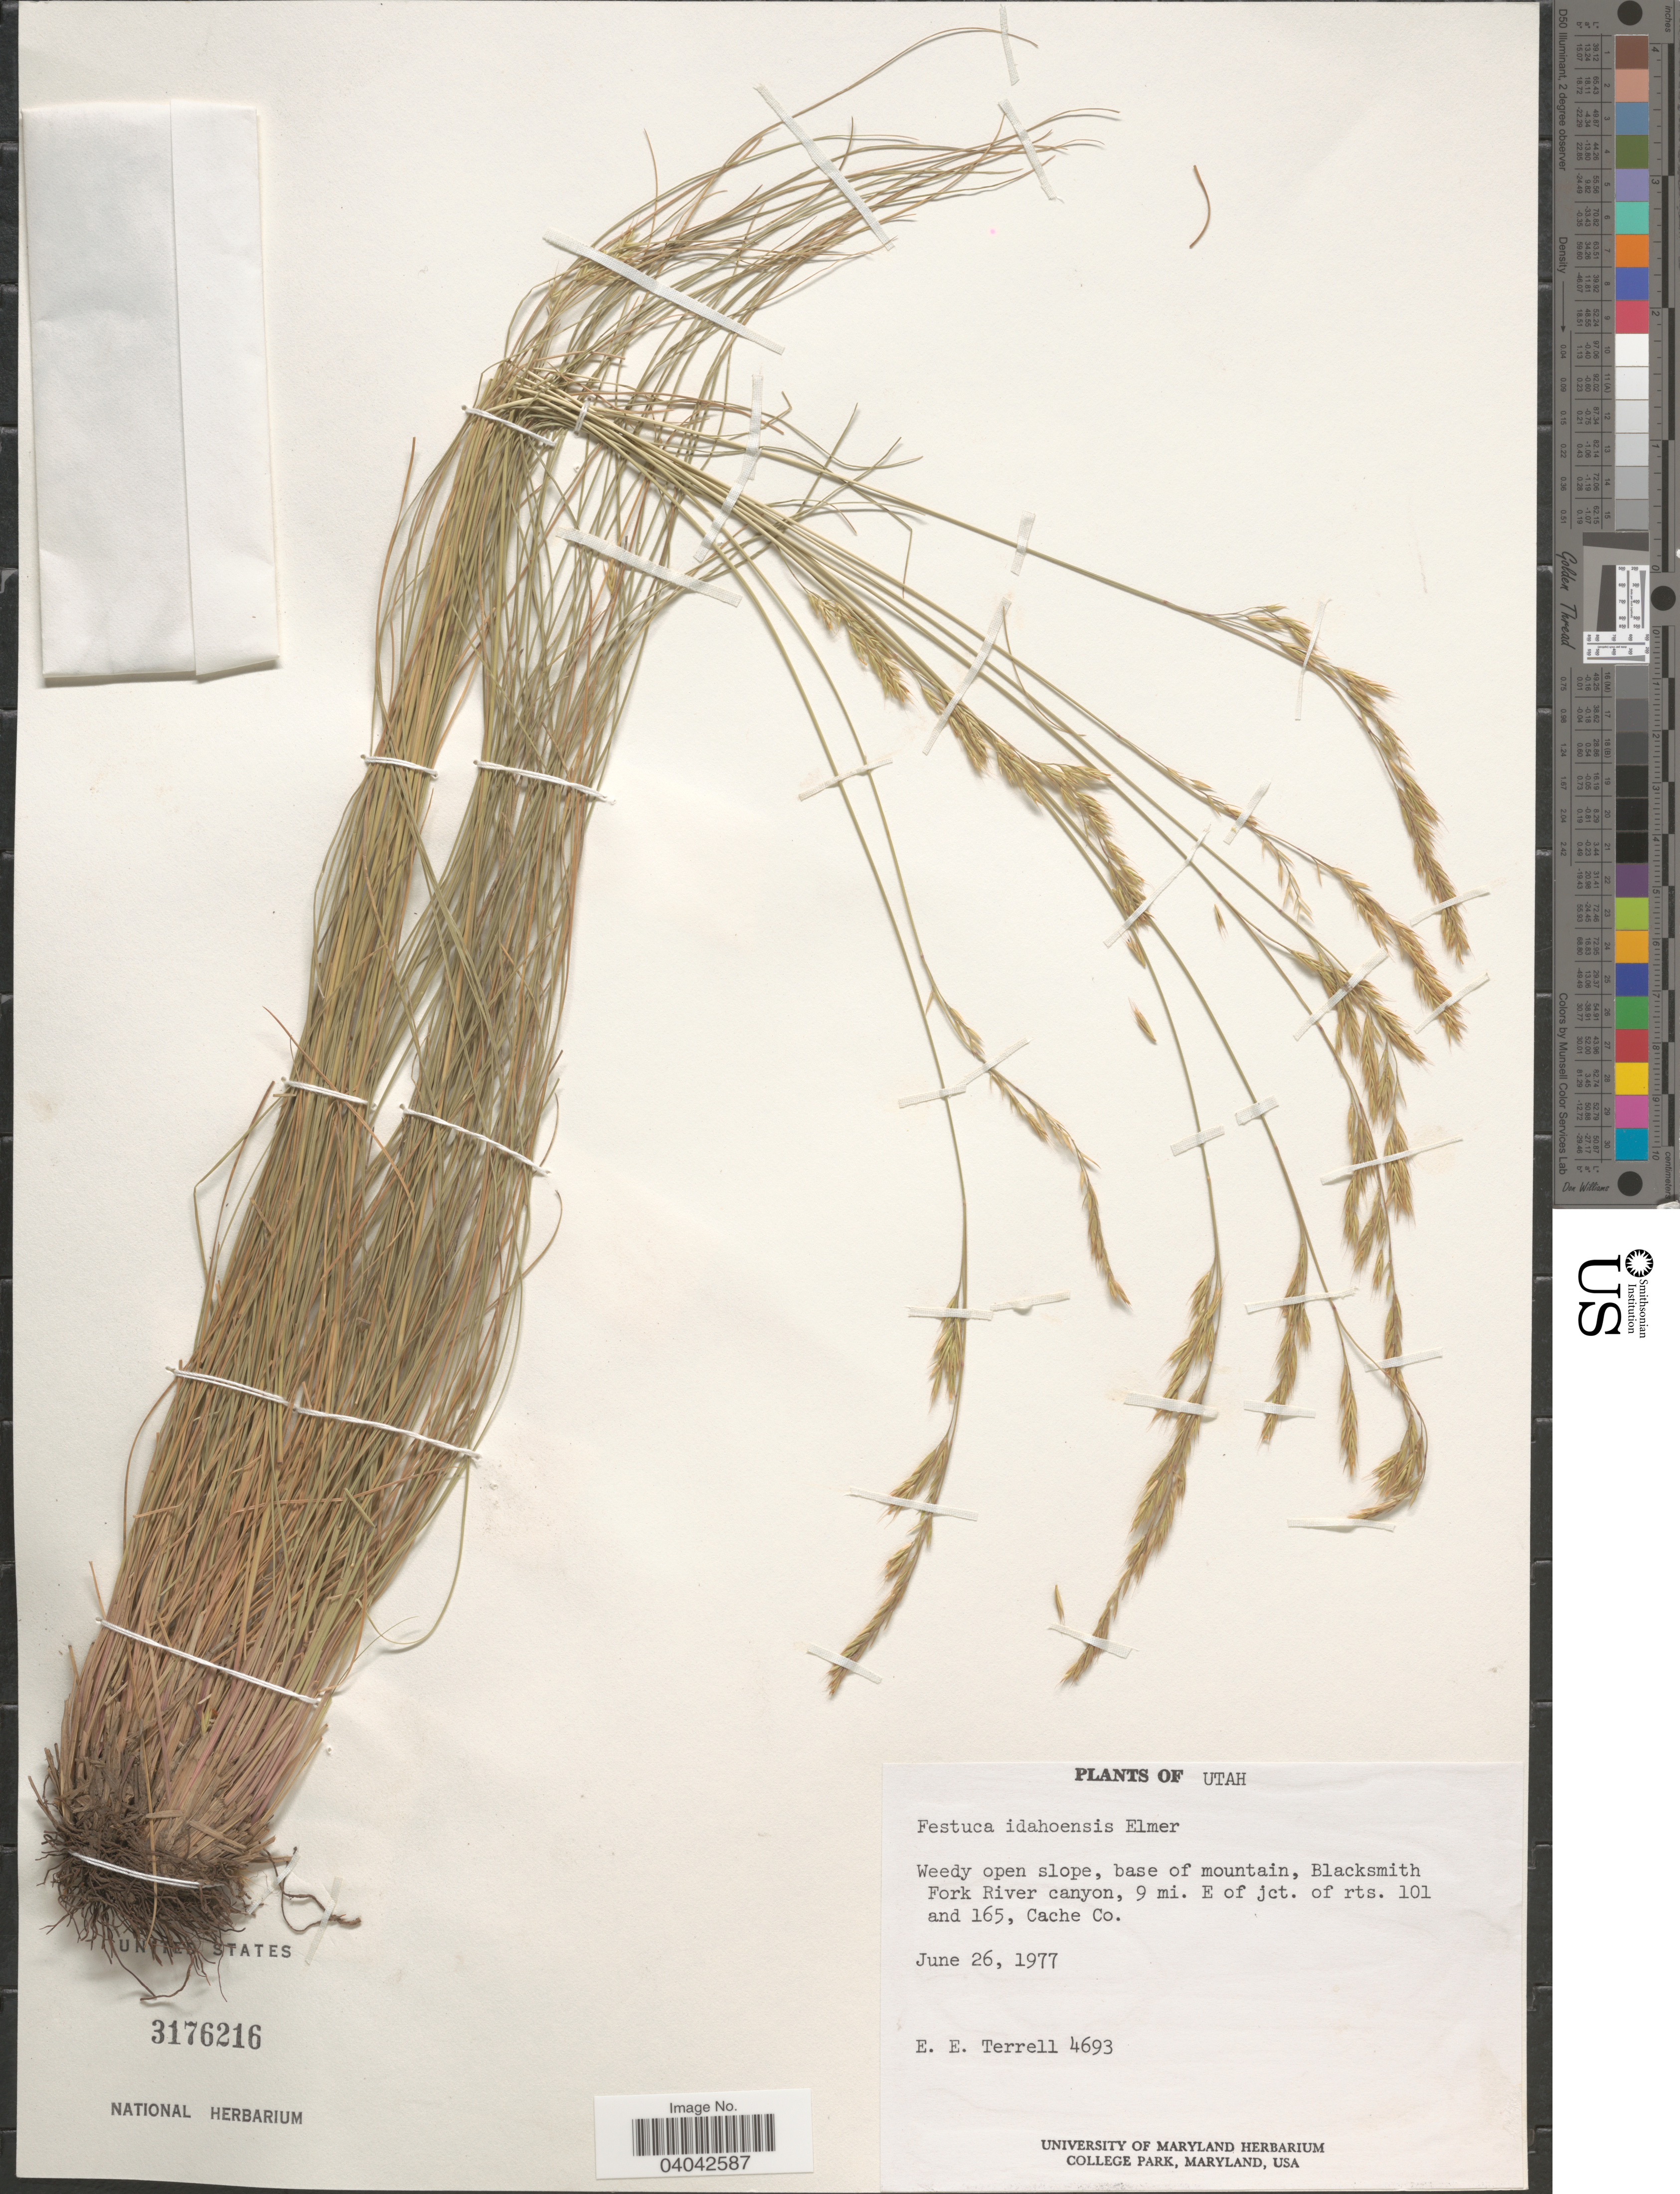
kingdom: Plantae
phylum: Tracheophyta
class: Liliopsida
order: Poales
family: Poaceae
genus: Festuca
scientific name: Festuca idahoensis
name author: Elmer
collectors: E. E. Terrell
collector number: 4693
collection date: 1977-06-26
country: United States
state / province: Utah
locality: Base of mountain, Blacksmith Fork River canyon, 9 mi. E of jct. of rts. 101 and 165, Cache Co.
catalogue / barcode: US 3176216